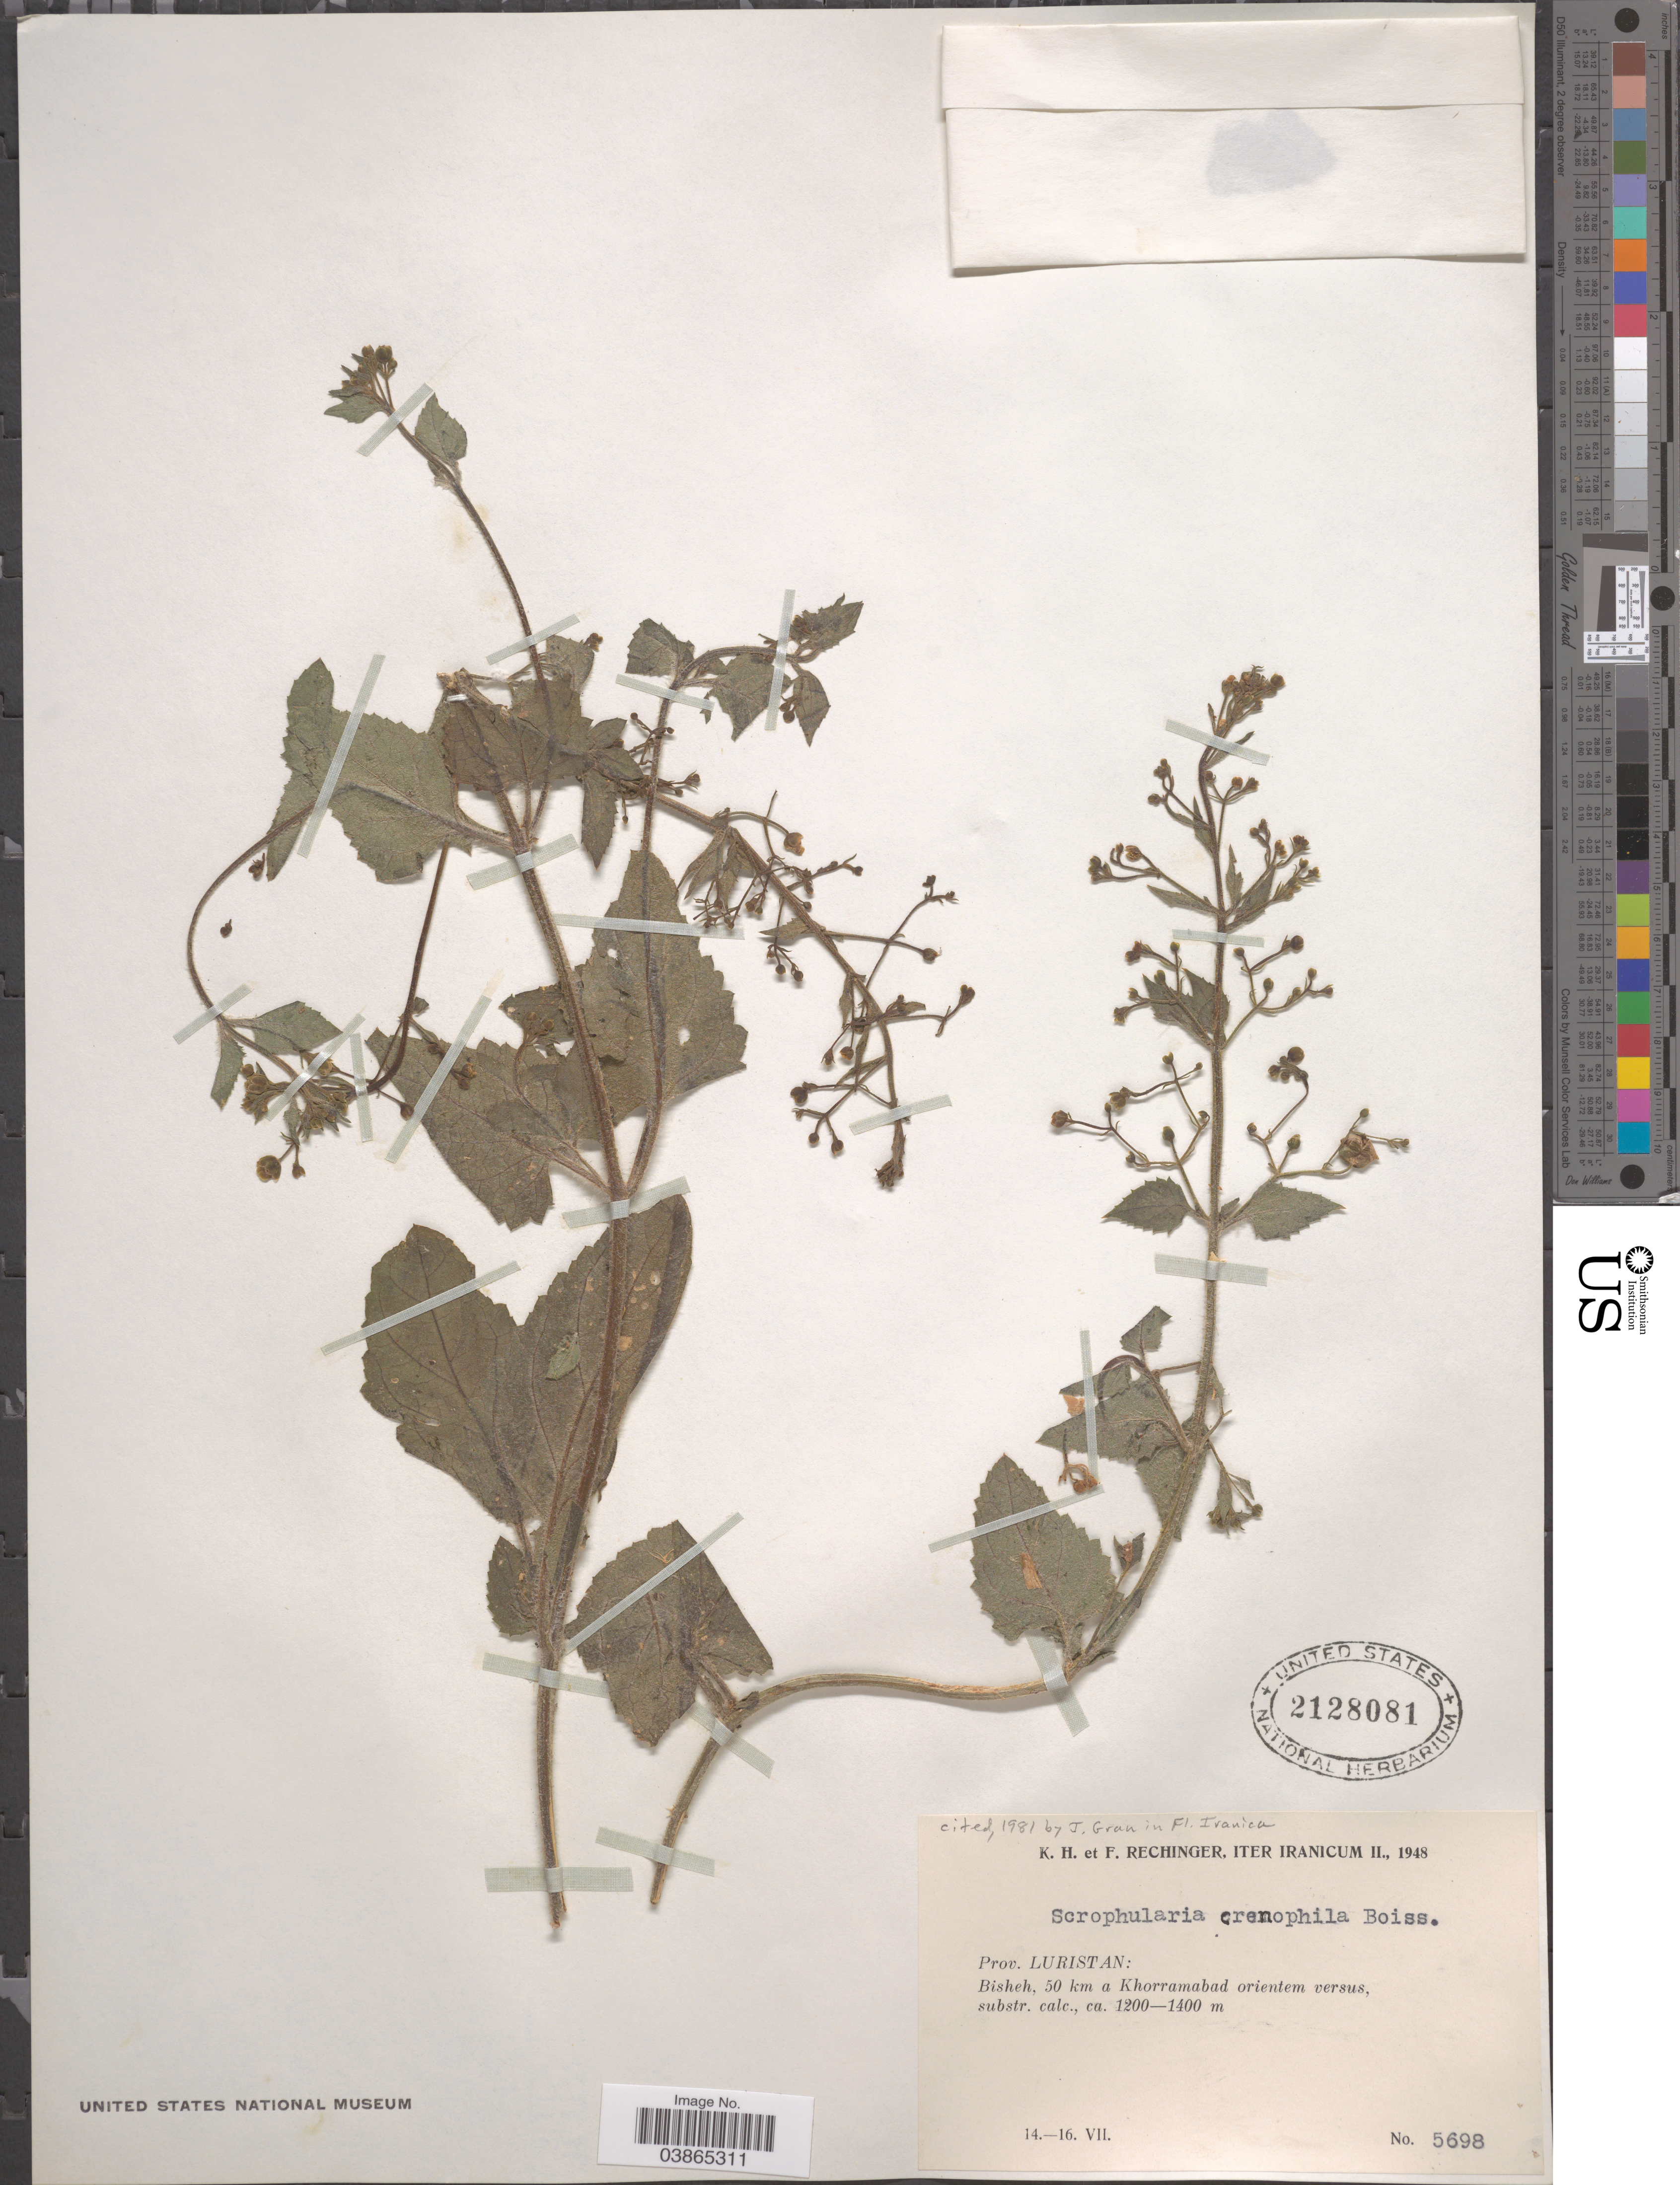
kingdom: Plantae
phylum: Tracheophyta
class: Magnoliopsida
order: Lamiales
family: Scrophulariaceae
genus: Scrophularia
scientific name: Scrophularia crenophila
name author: Boiss.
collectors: K. H. Rechinger & F. Rechinger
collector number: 5698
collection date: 1948-07-14/1948-07-16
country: Iran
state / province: Lorestan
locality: Iter Iranicum II. Prov. Luristan: Bisheh, 50 km a Khorramabad orientem versus.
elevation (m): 1200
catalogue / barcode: US 2128081